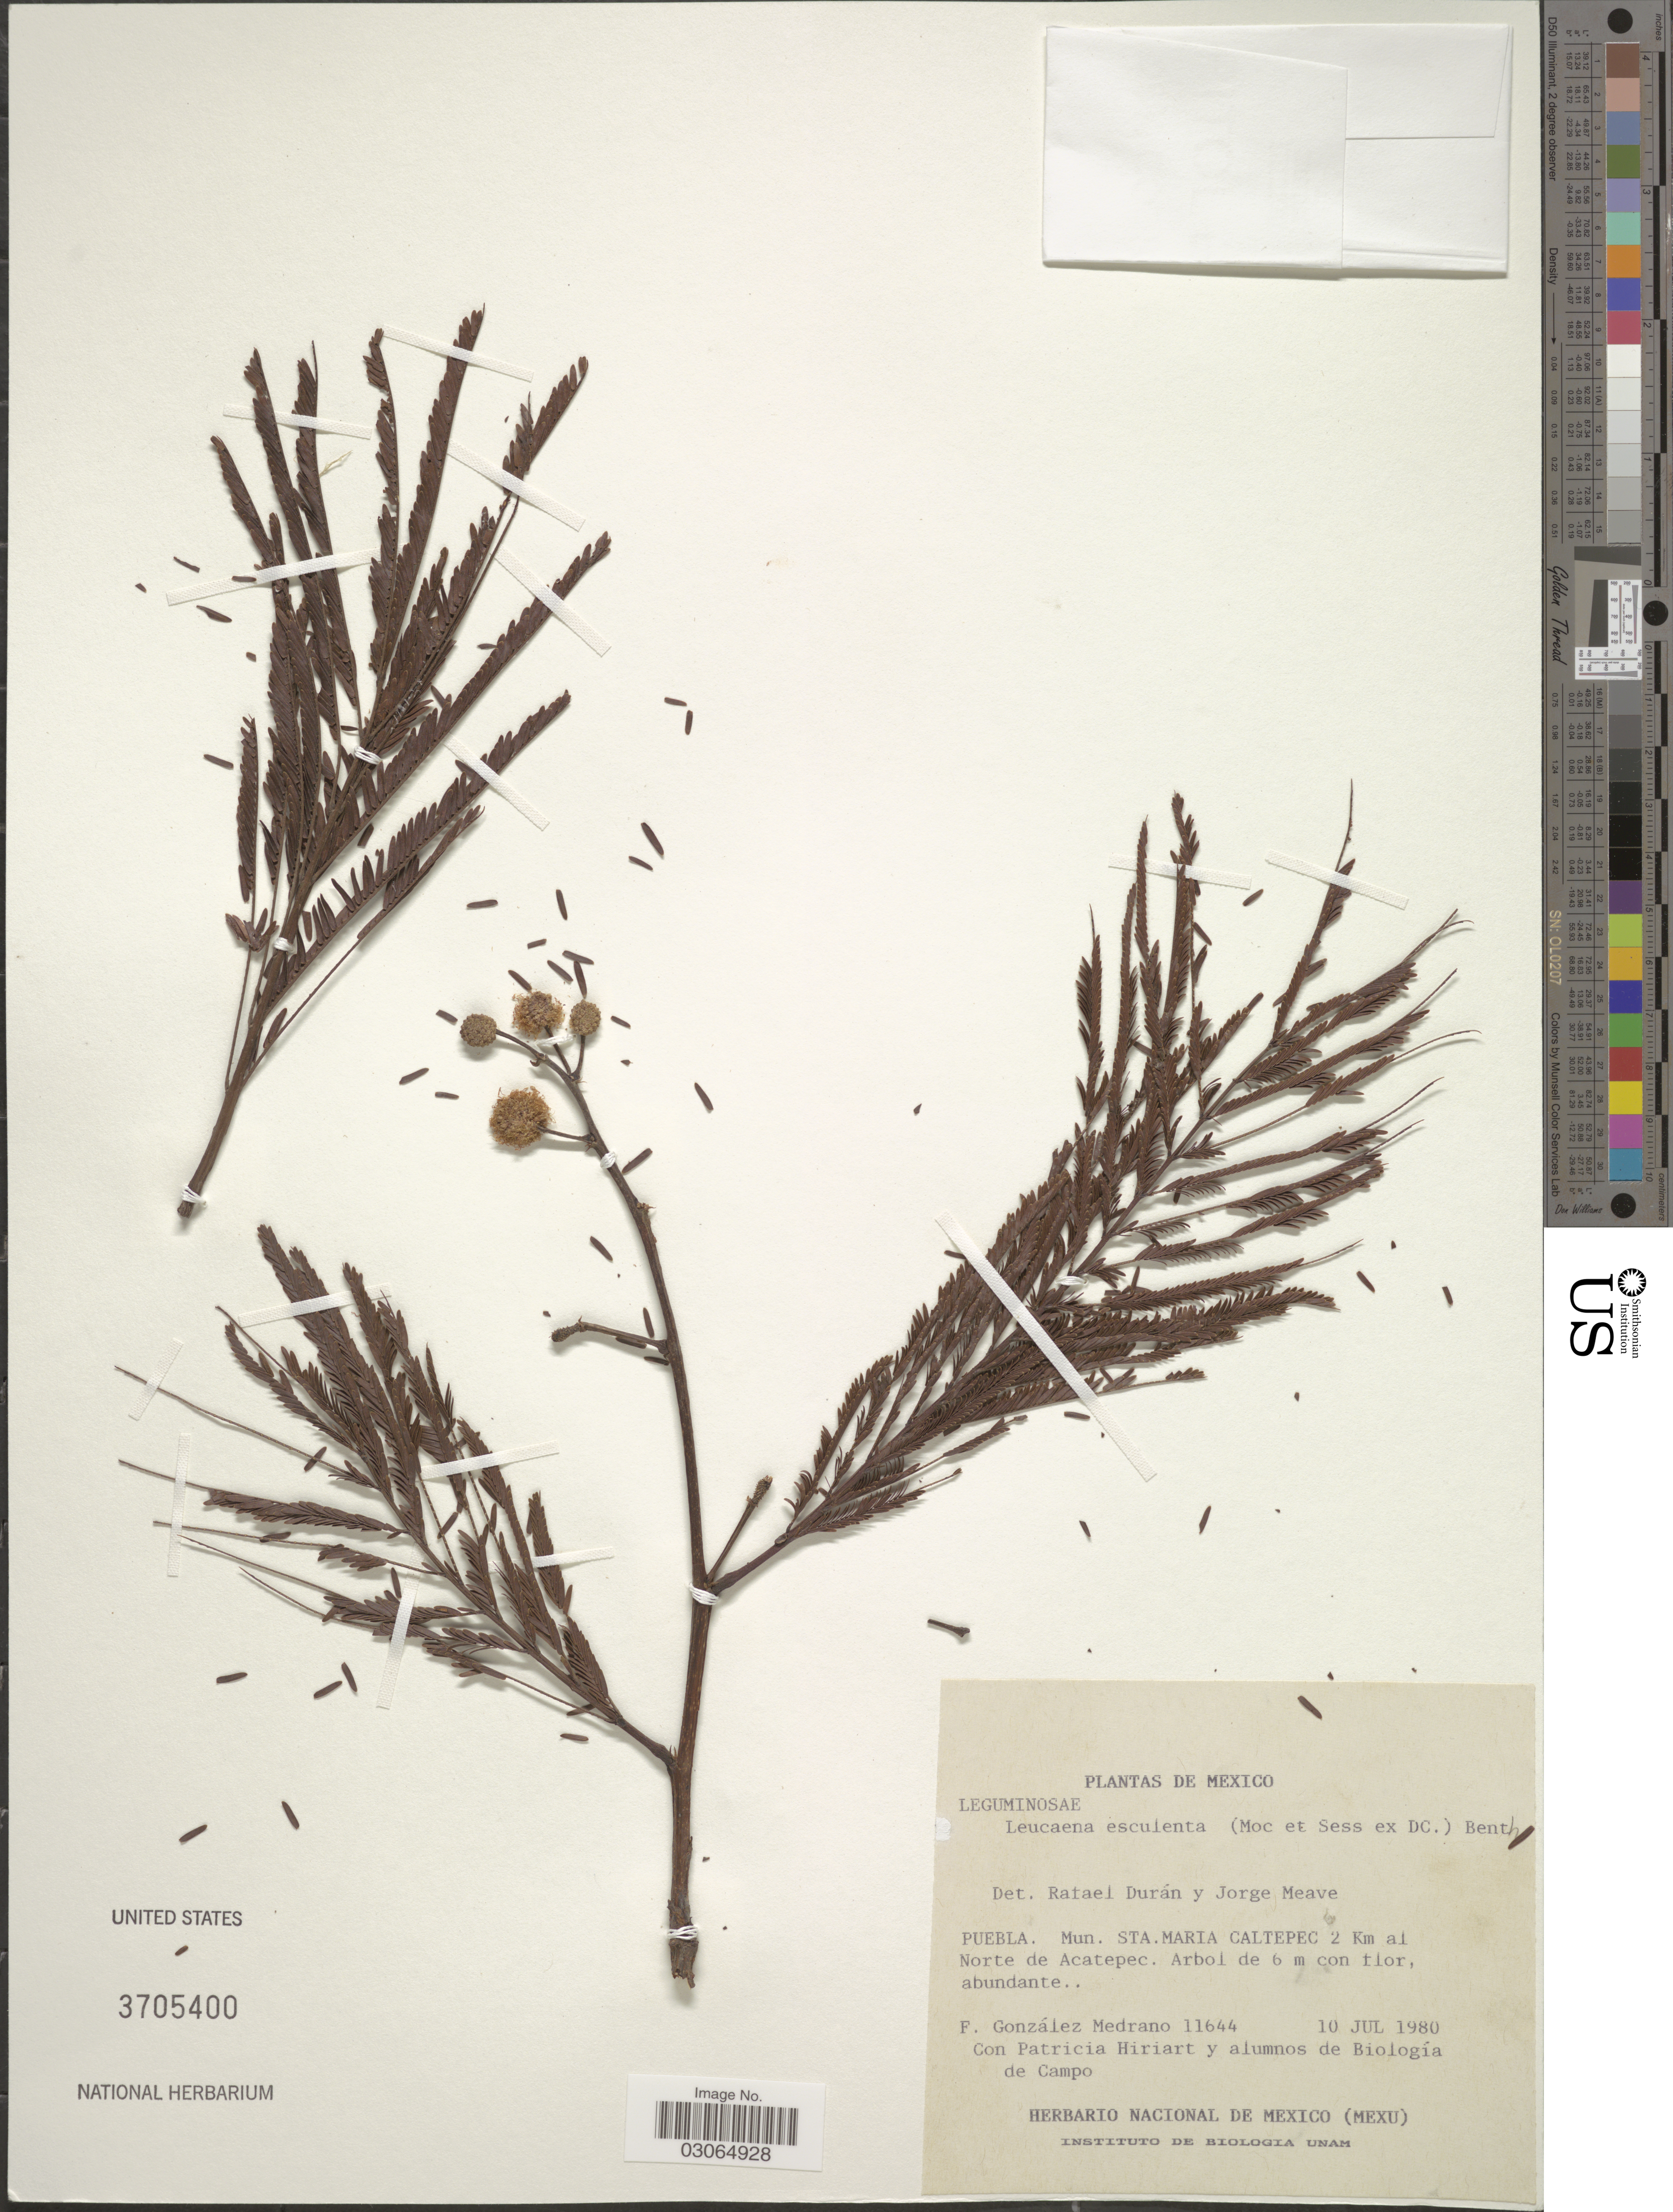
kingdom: Plantae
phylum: Tracheophyta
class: Magnoliopsida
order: Fabales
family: Fabaceae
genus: Leucaena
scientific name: Leucaena esculenta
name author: (Moc. & Sessé ex DC.) Benth.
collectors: F. Medrano, P. Hiriart & Alumnos de Biología de Campo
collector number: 11644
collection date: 1980-07-10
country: Mexico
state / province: Puebla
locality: Mun. Sta. Maria Caltepec 2 Km al Norte de Acatepec.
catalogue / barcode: US 3705400